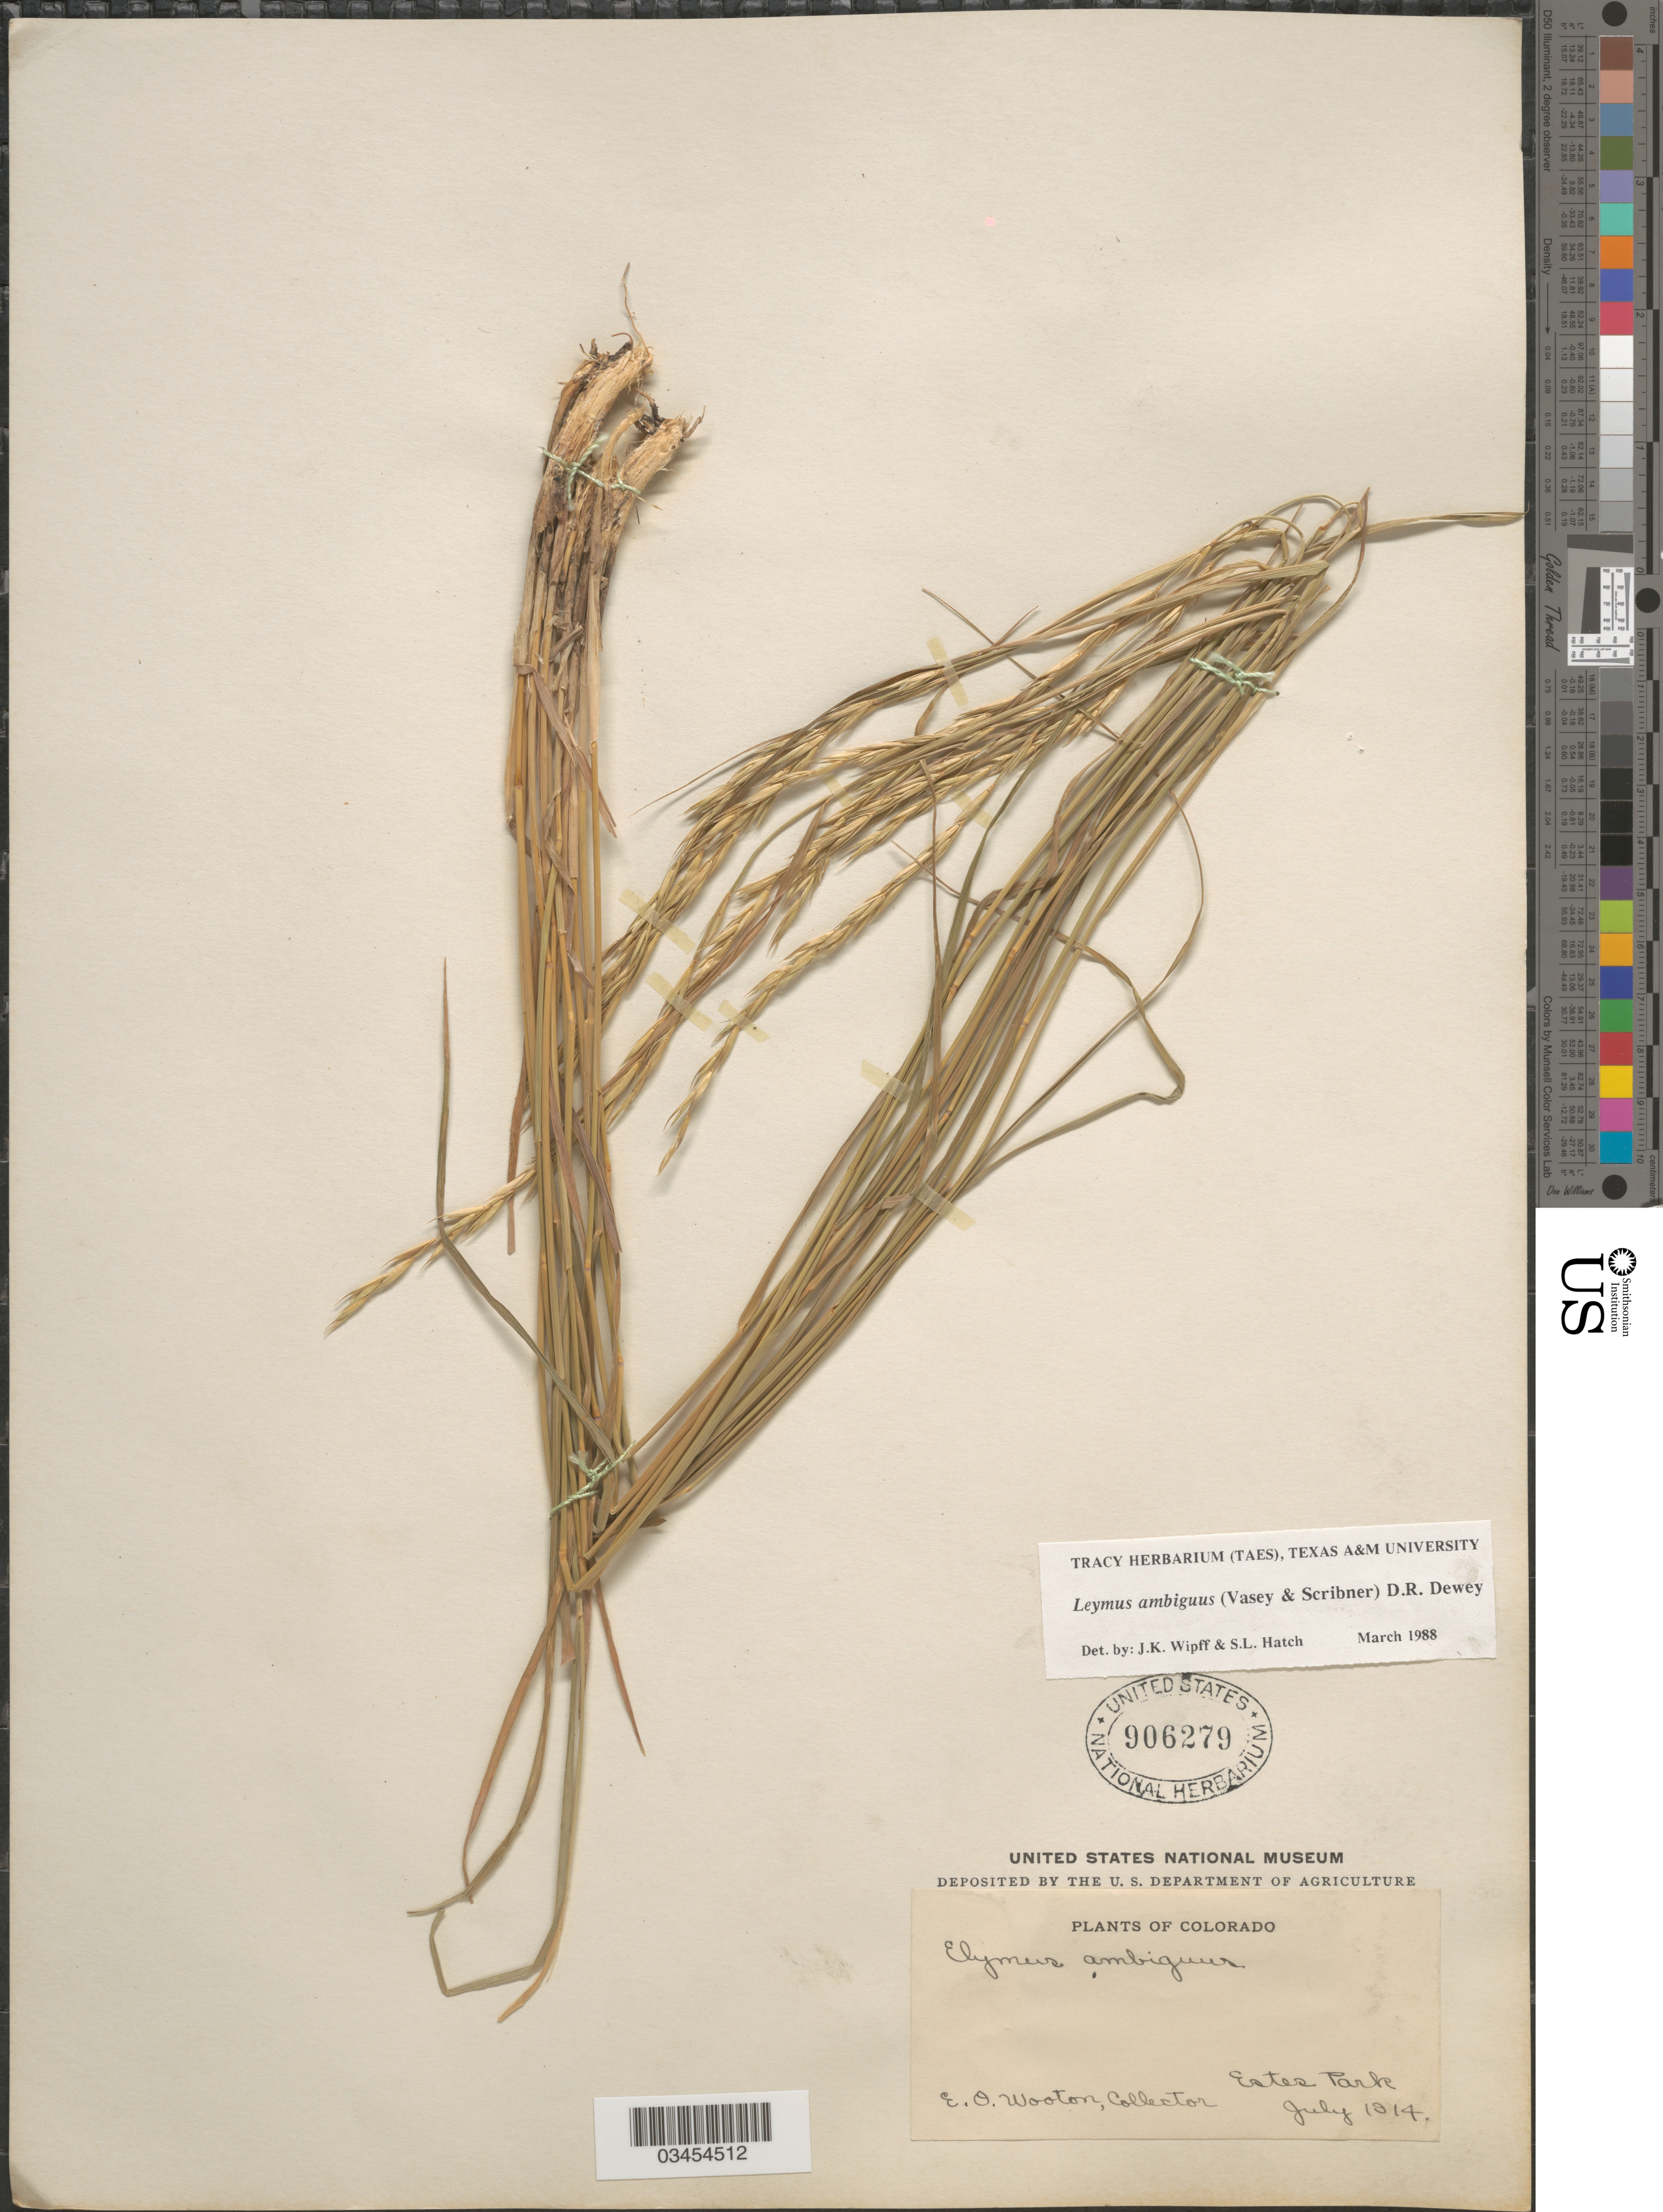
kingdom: Plantae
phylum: Tracheophyta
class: Liliopsida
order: Poales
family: Poaceae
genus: Leymus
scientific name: Leymus ambiguus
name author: (Vasey & Scribn.) Dewey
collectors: E. O. Wooton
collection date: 1914-07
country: United States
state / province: Colorado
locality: Estes Park.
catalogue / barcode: US 906279